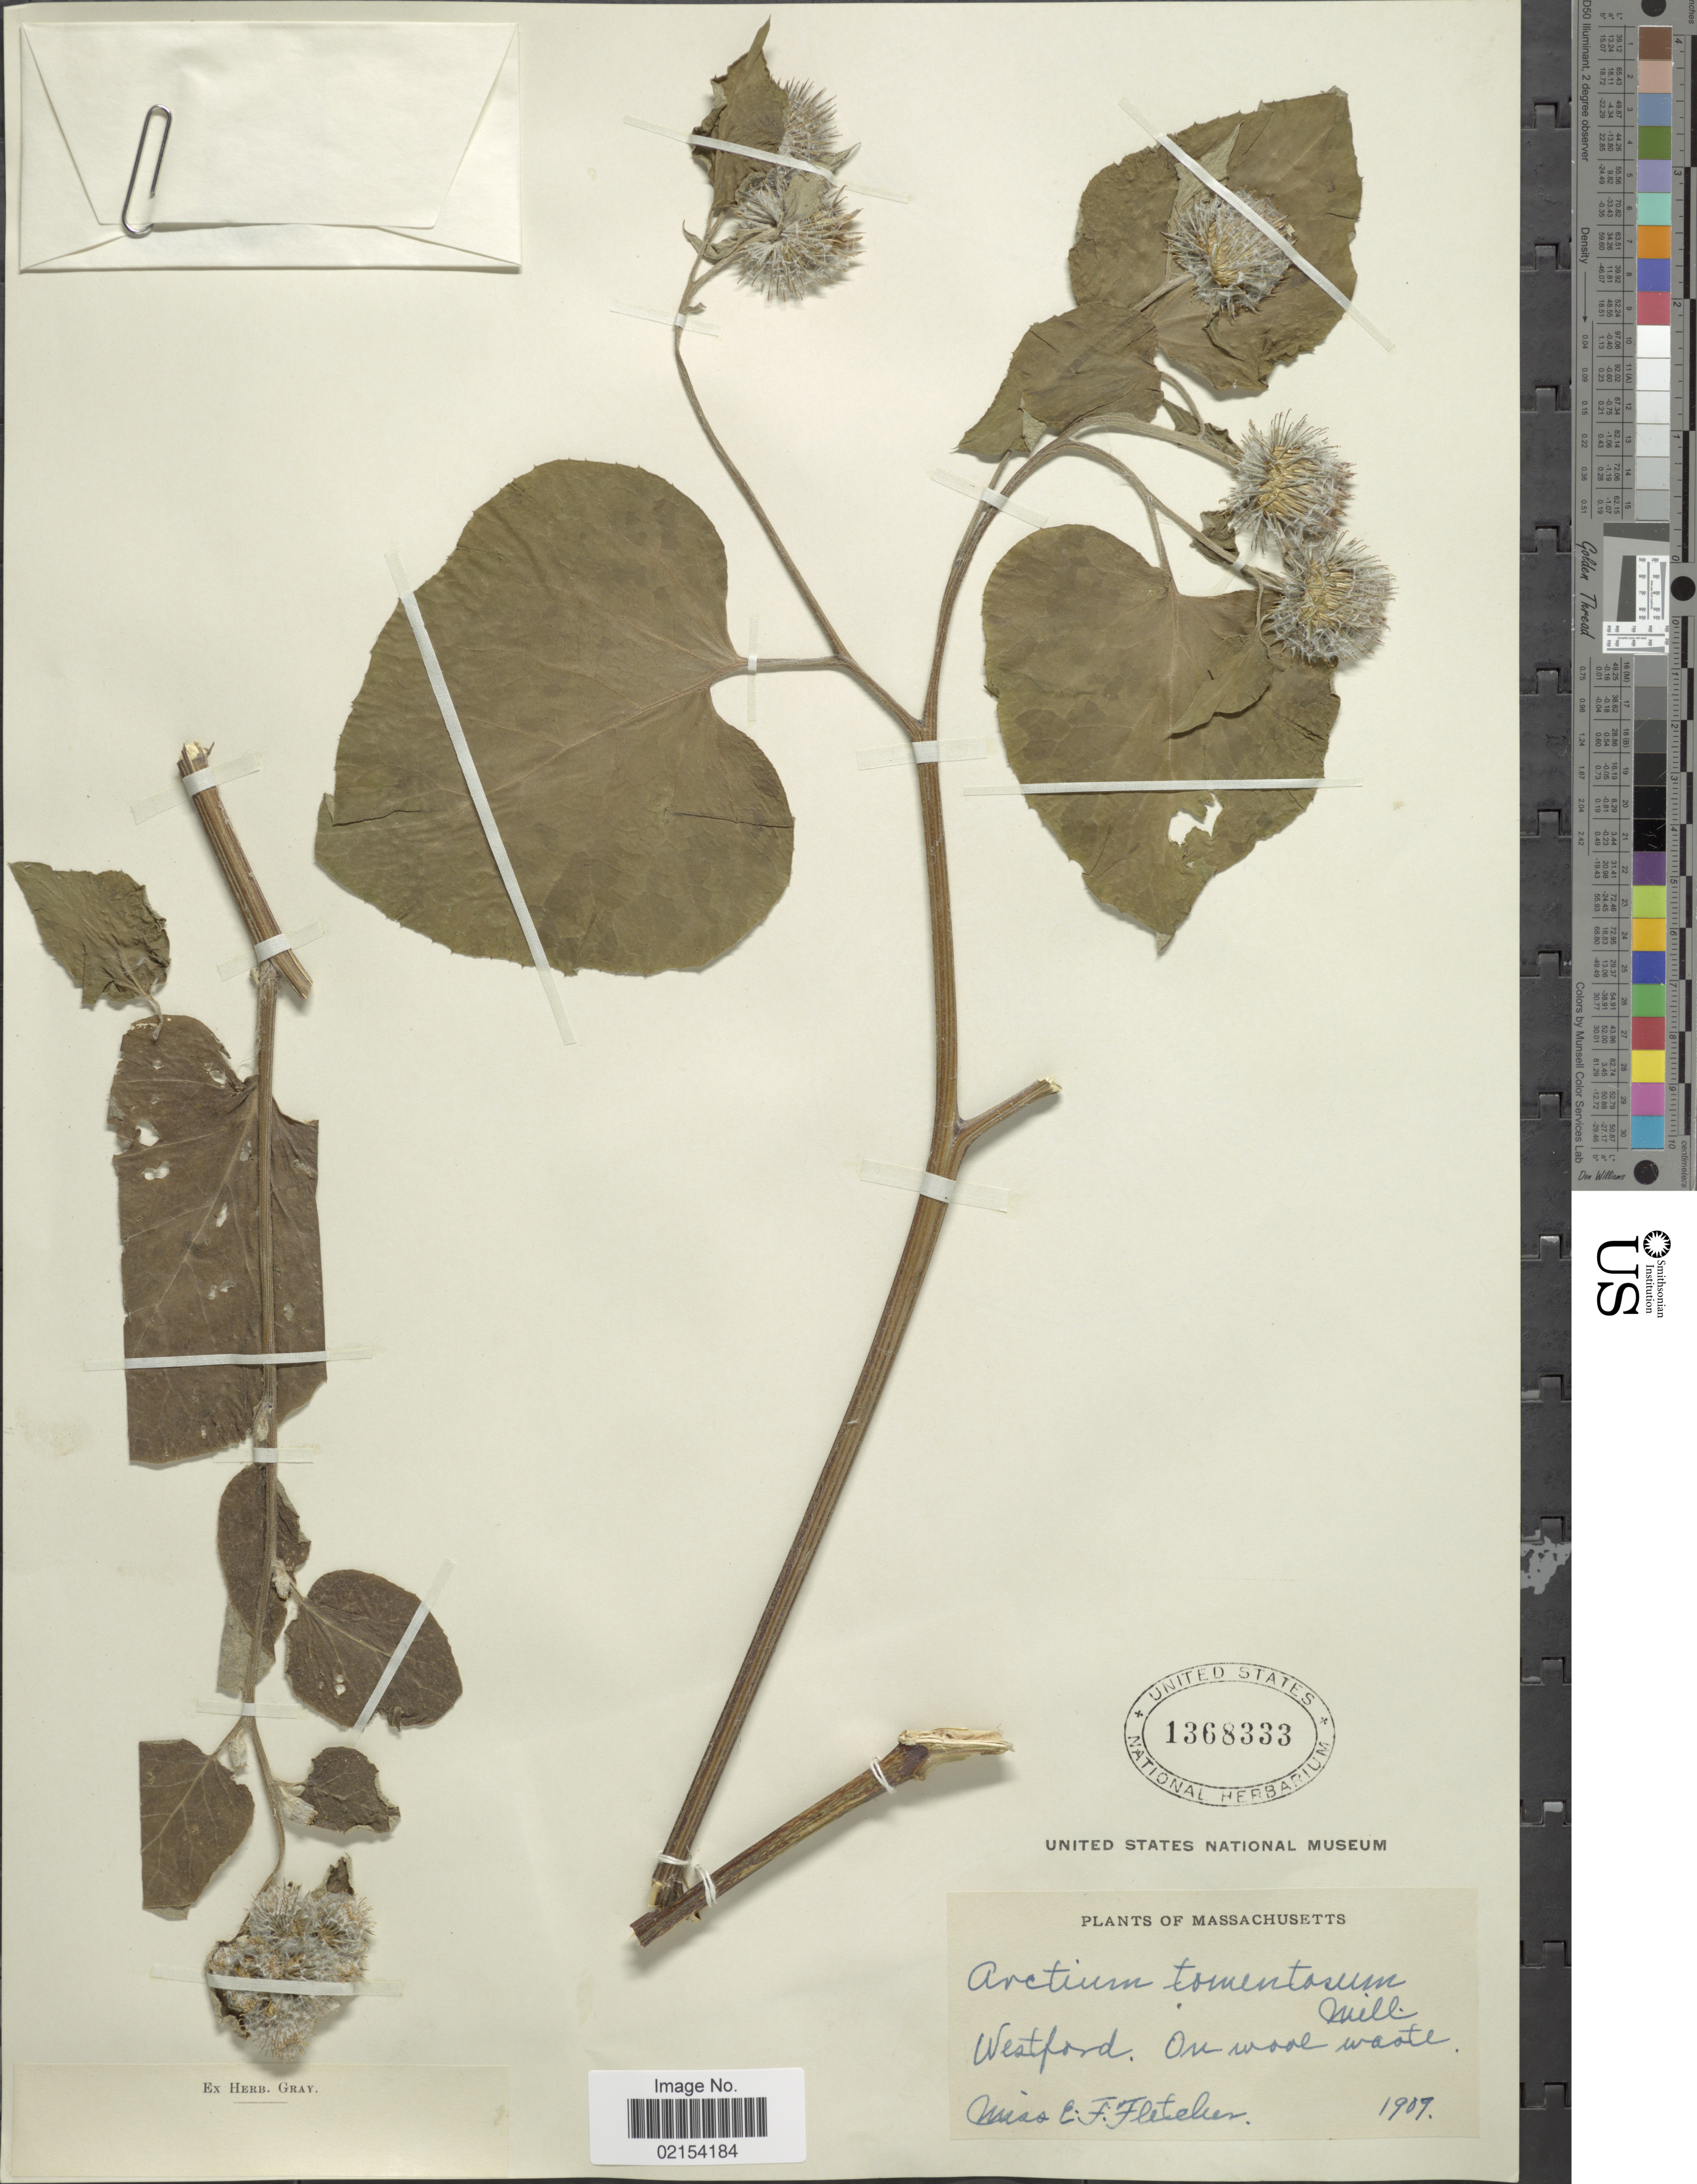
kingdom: Plantae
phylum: Tracheophyta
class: Magnoliopsida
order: Asterales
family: Asteraceae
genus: Arctium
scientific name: Arctium tomentosum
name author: Mill.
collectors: E. Fletcher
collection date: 1909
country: United States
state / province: Massachusetts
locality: Westford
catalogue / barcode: US 1368333